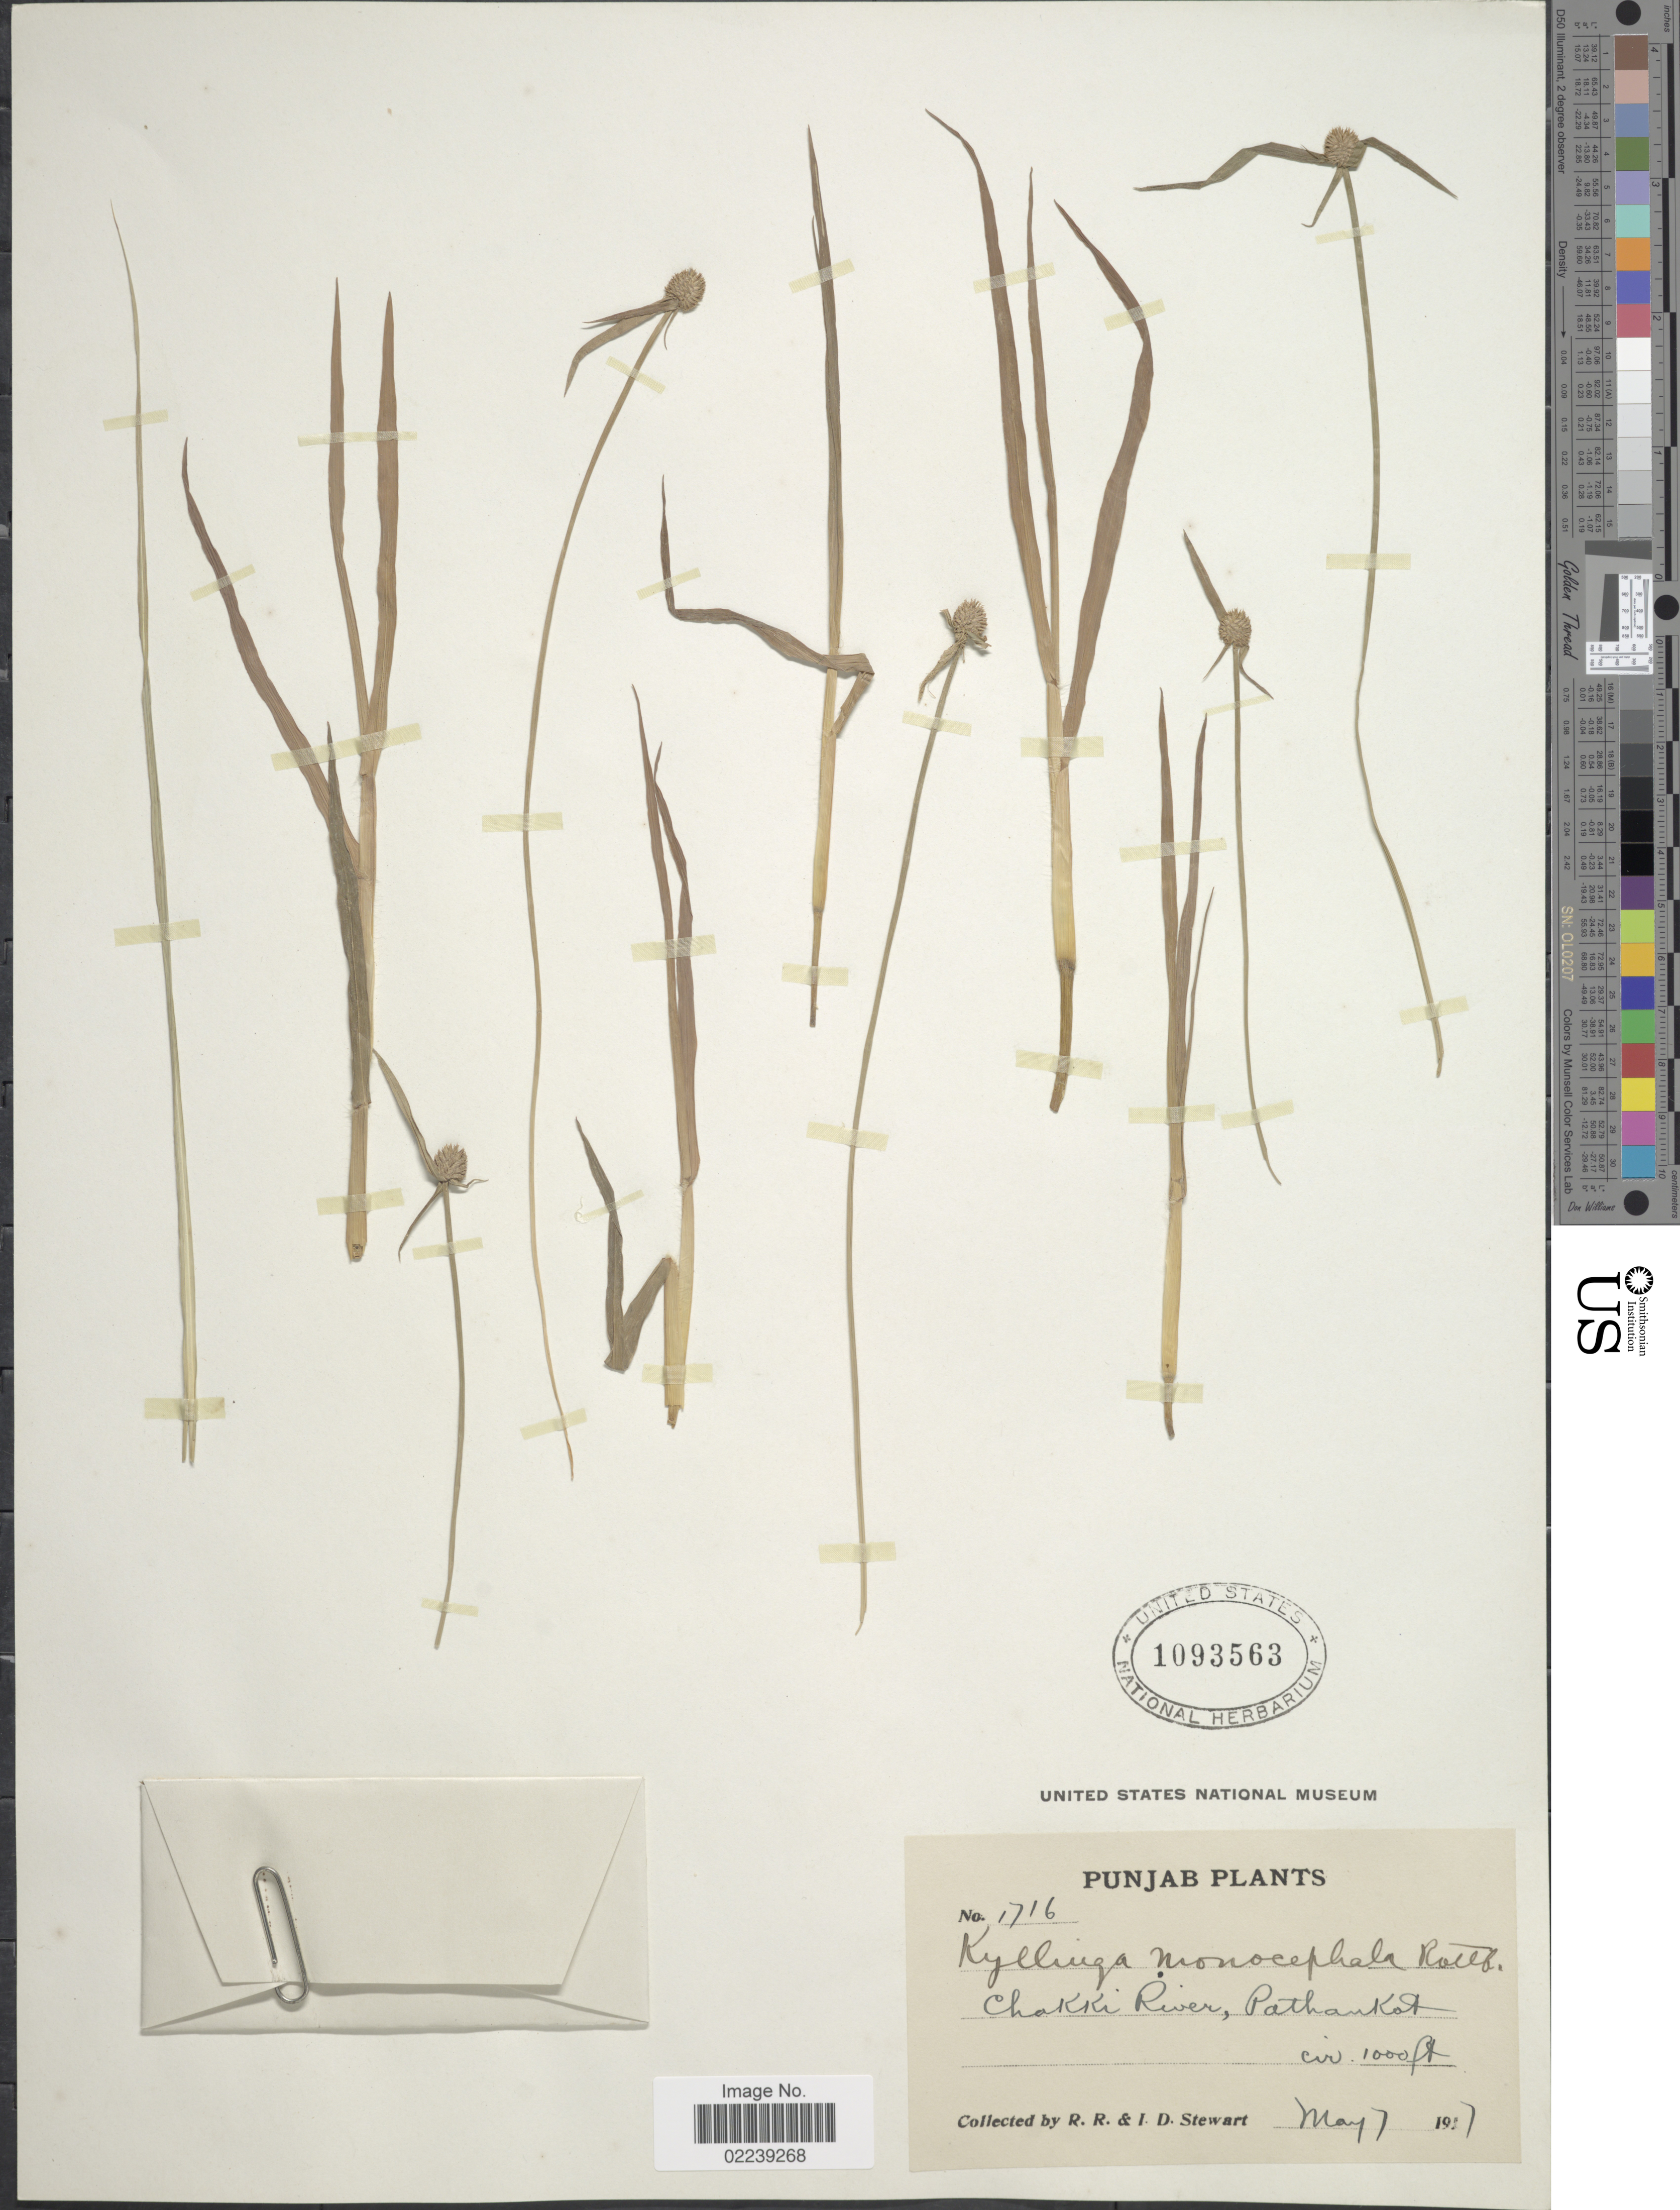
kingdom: Plantae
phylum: Tracheophyta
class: Liliopsida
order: Poales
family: Cyperaceae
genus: Cyperus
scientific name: Cyperus sp.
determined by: Strong, Mark T., (BOT), Smithsonian Institution - National Museum of Natural History (UNITED STATES)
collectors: R. R. Stewart & I. Stewart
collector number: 1716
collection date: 1917-05-07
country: India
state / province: Punjab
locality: Chakki River, Pathankot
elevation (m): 305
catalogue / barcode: US 1093563